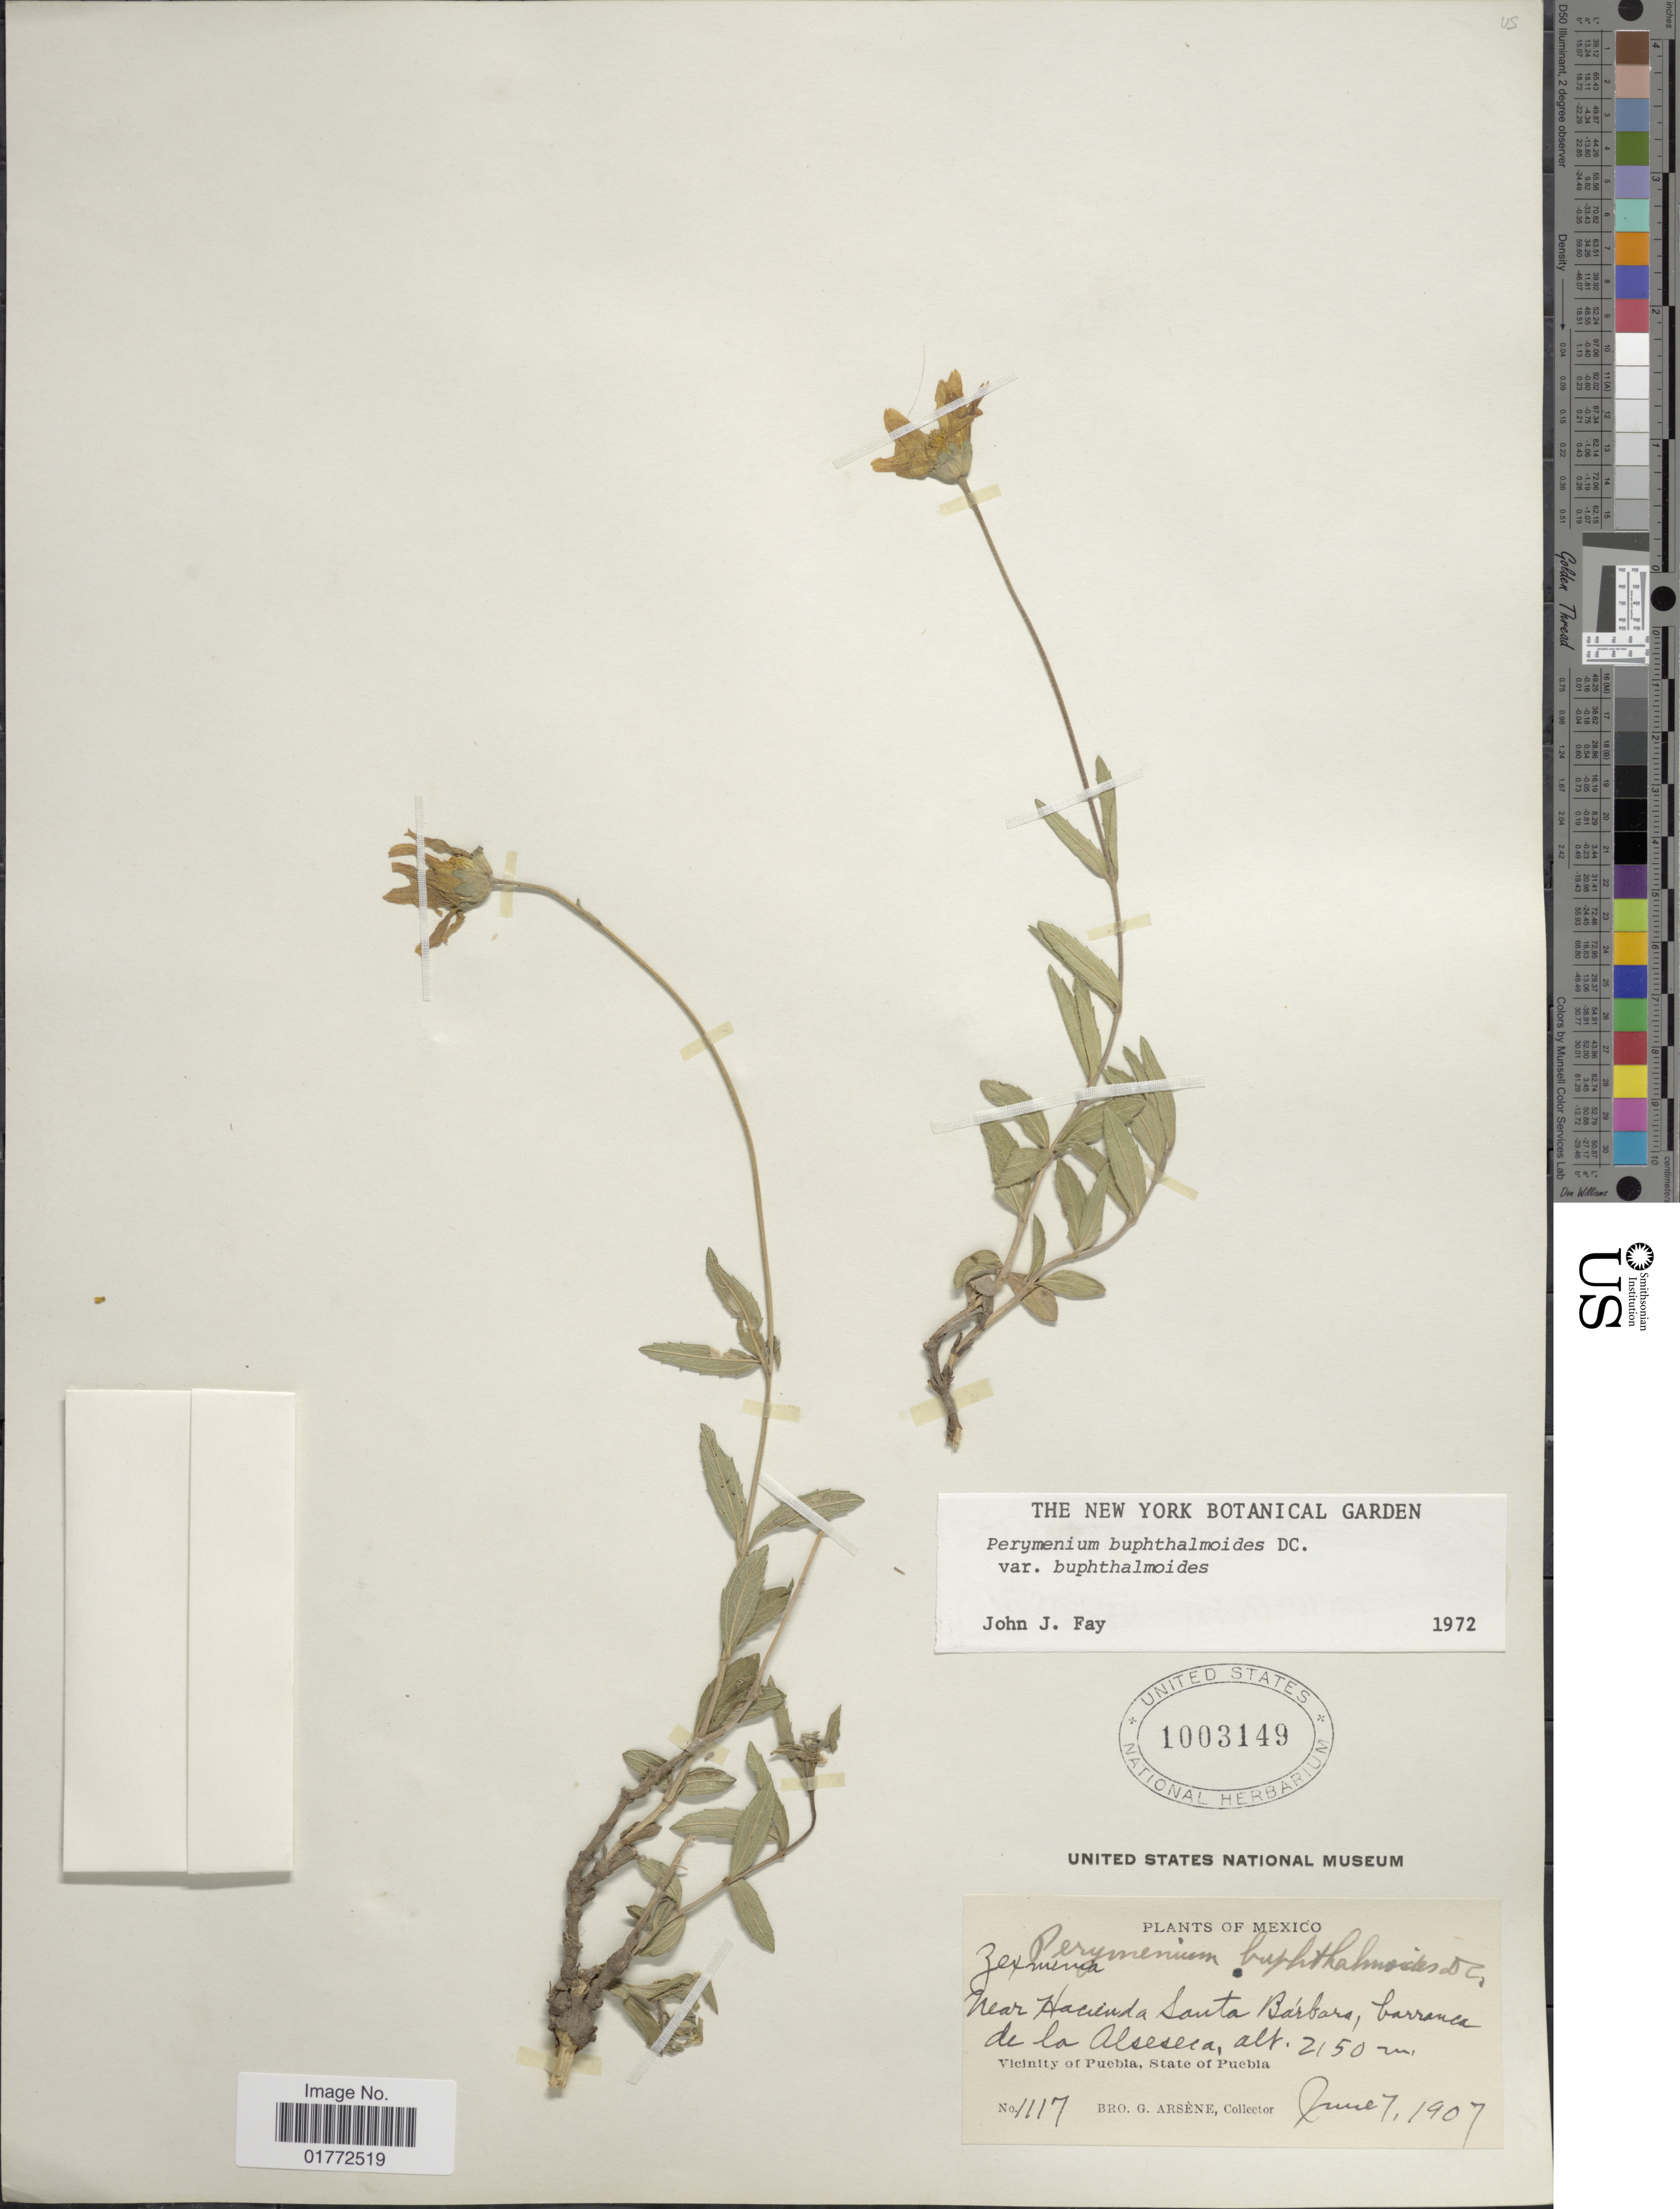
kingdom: Plantae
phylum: Tracheophyta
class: Magnoliopsida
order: Asterales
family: Asteraceae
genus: Perymenium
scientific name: Perymenium buphthalmoides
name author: DC.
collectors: Bro. G. Arsène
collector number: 1117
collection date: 1907-06-07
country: Mexico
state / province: Puebla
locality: Near Hacienda Santa Barabara, barranca de la Alseseca, Vicinity of Puebla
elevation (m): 2150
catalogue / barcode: US 1003149